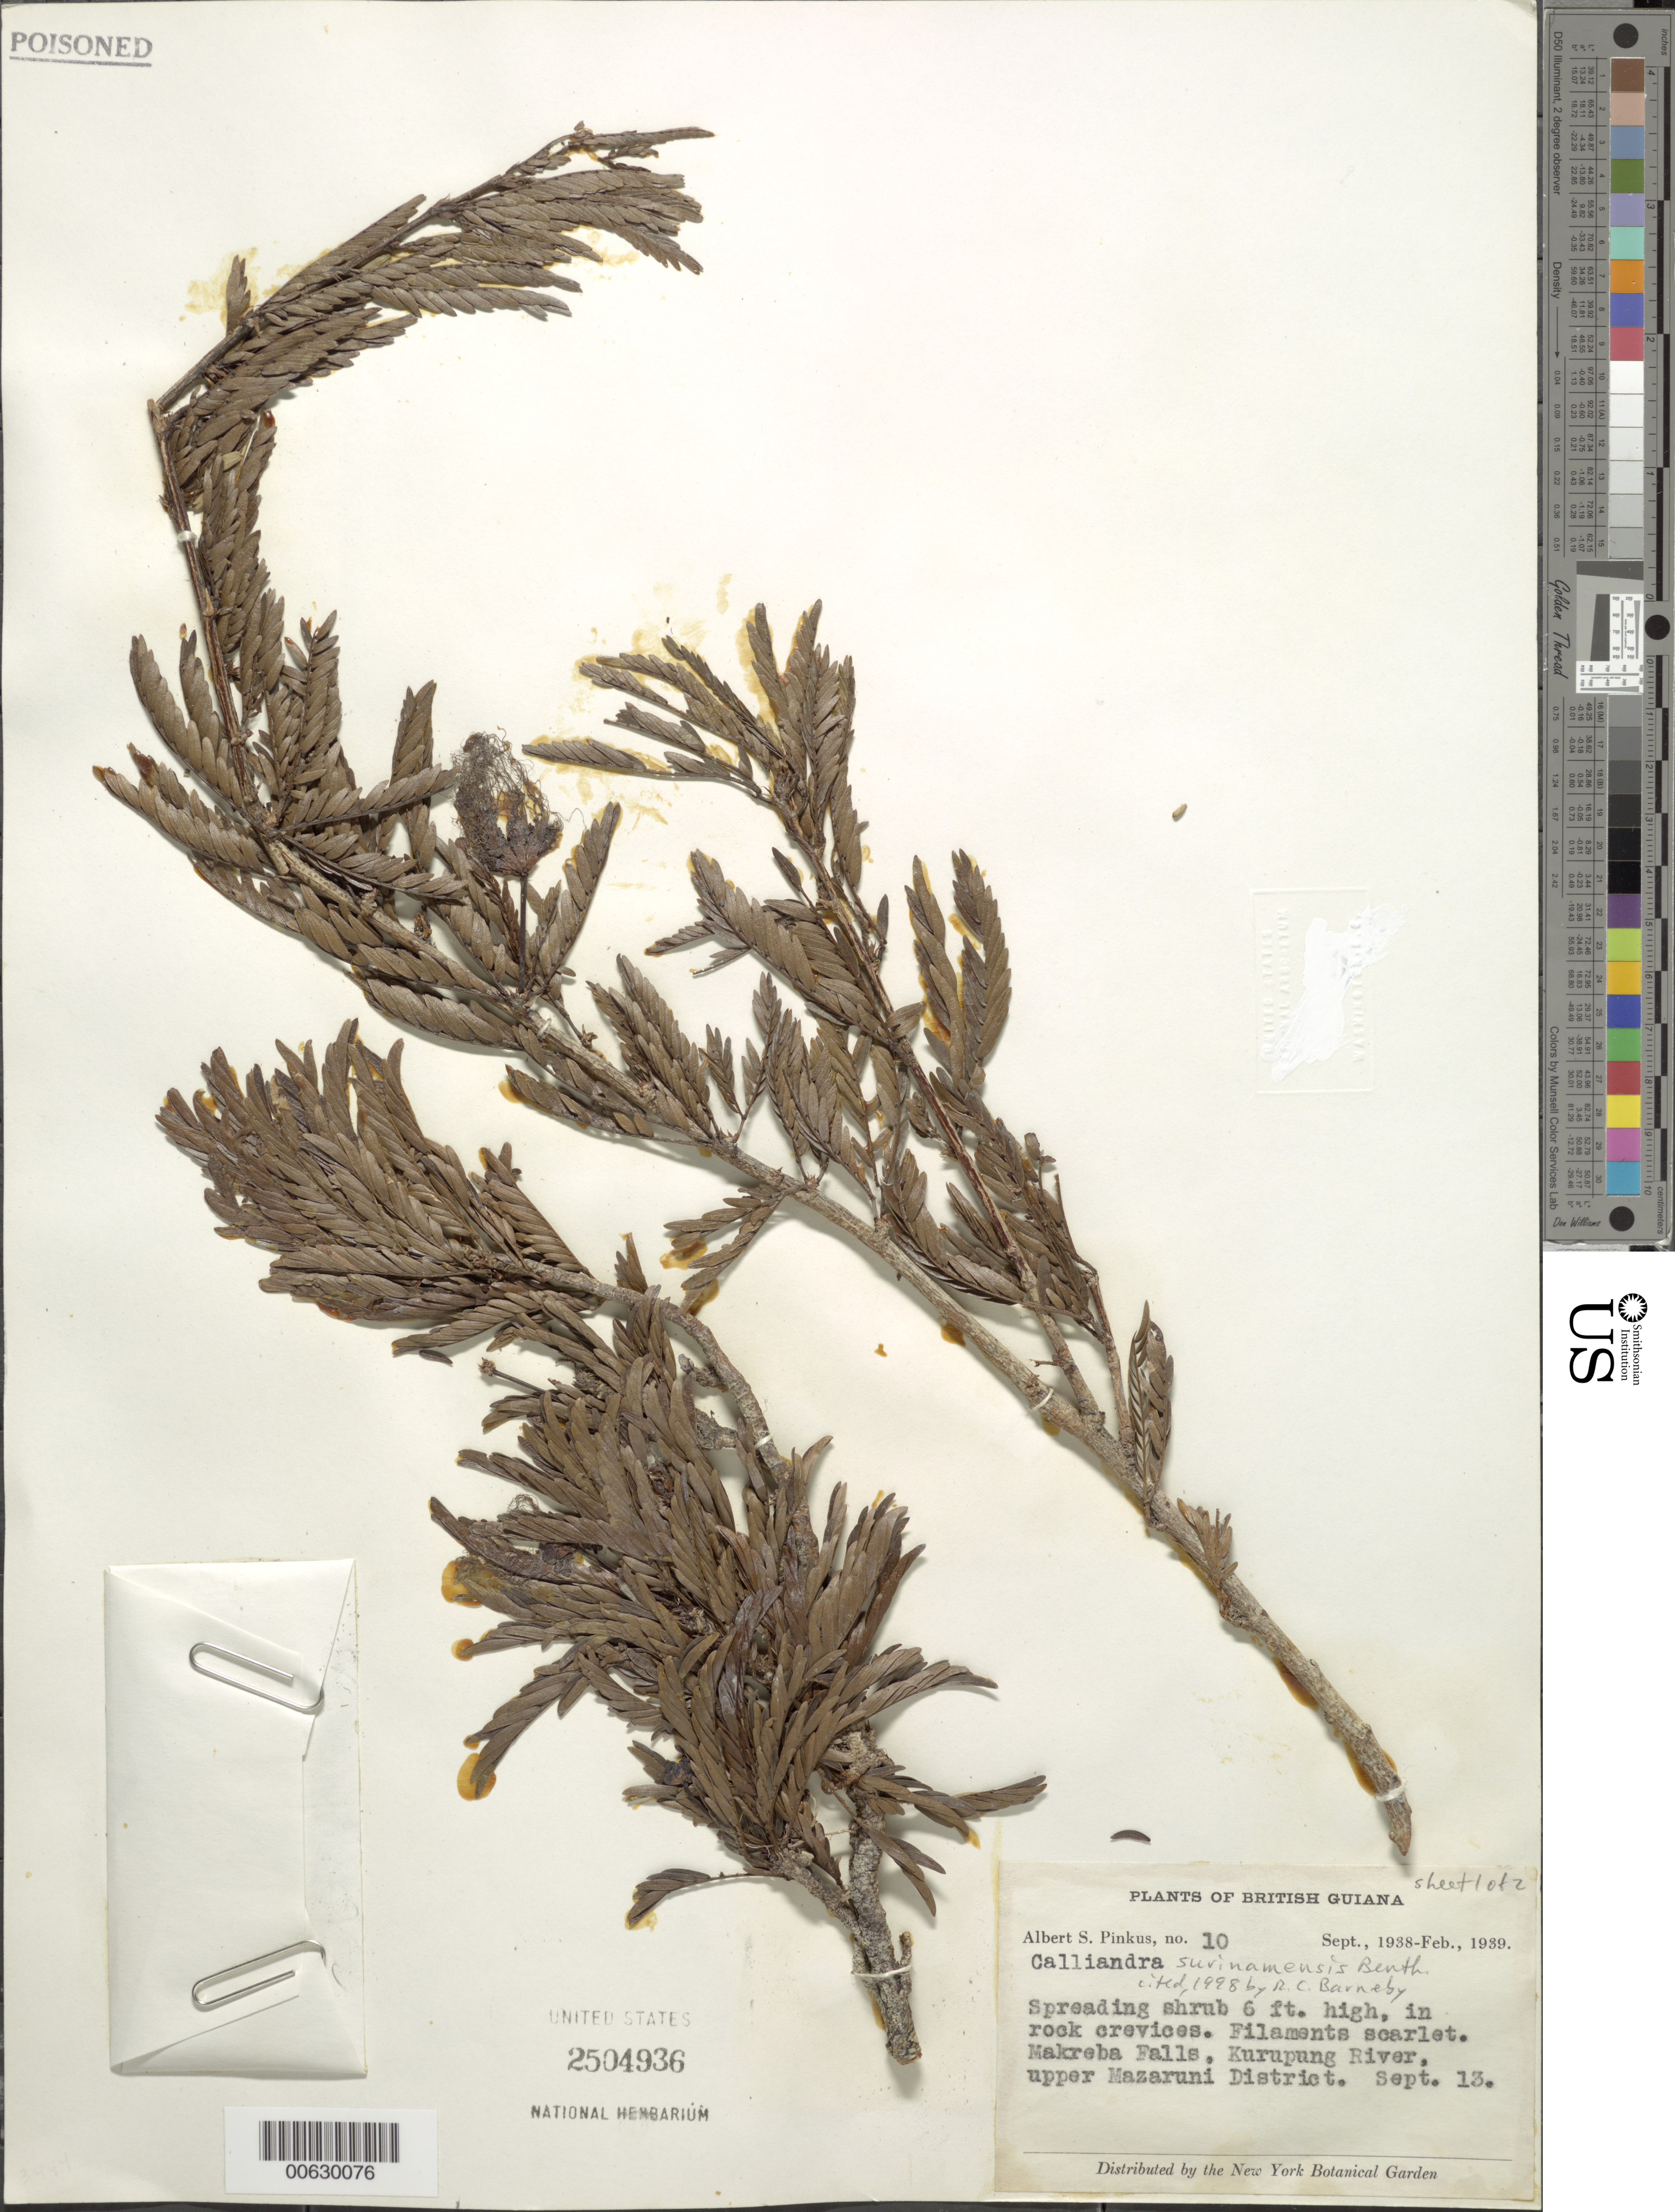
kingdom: Plantae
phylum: Tracheophyta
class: Magnoliopsida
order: Fabales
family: Fabaceae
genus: Calliandra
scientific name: Calliandra surinamensis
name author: Benth.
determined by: Barneby, Rupert C., (NY)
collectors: A. Pinkus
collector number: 10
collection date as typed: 13-Sep-39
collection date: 1939-09-13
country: Guyana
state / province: Cuyuni-Mazaruni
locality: Makreba R., Kurupung R., upper Mazaruni Dist.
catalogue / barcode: US 2504936